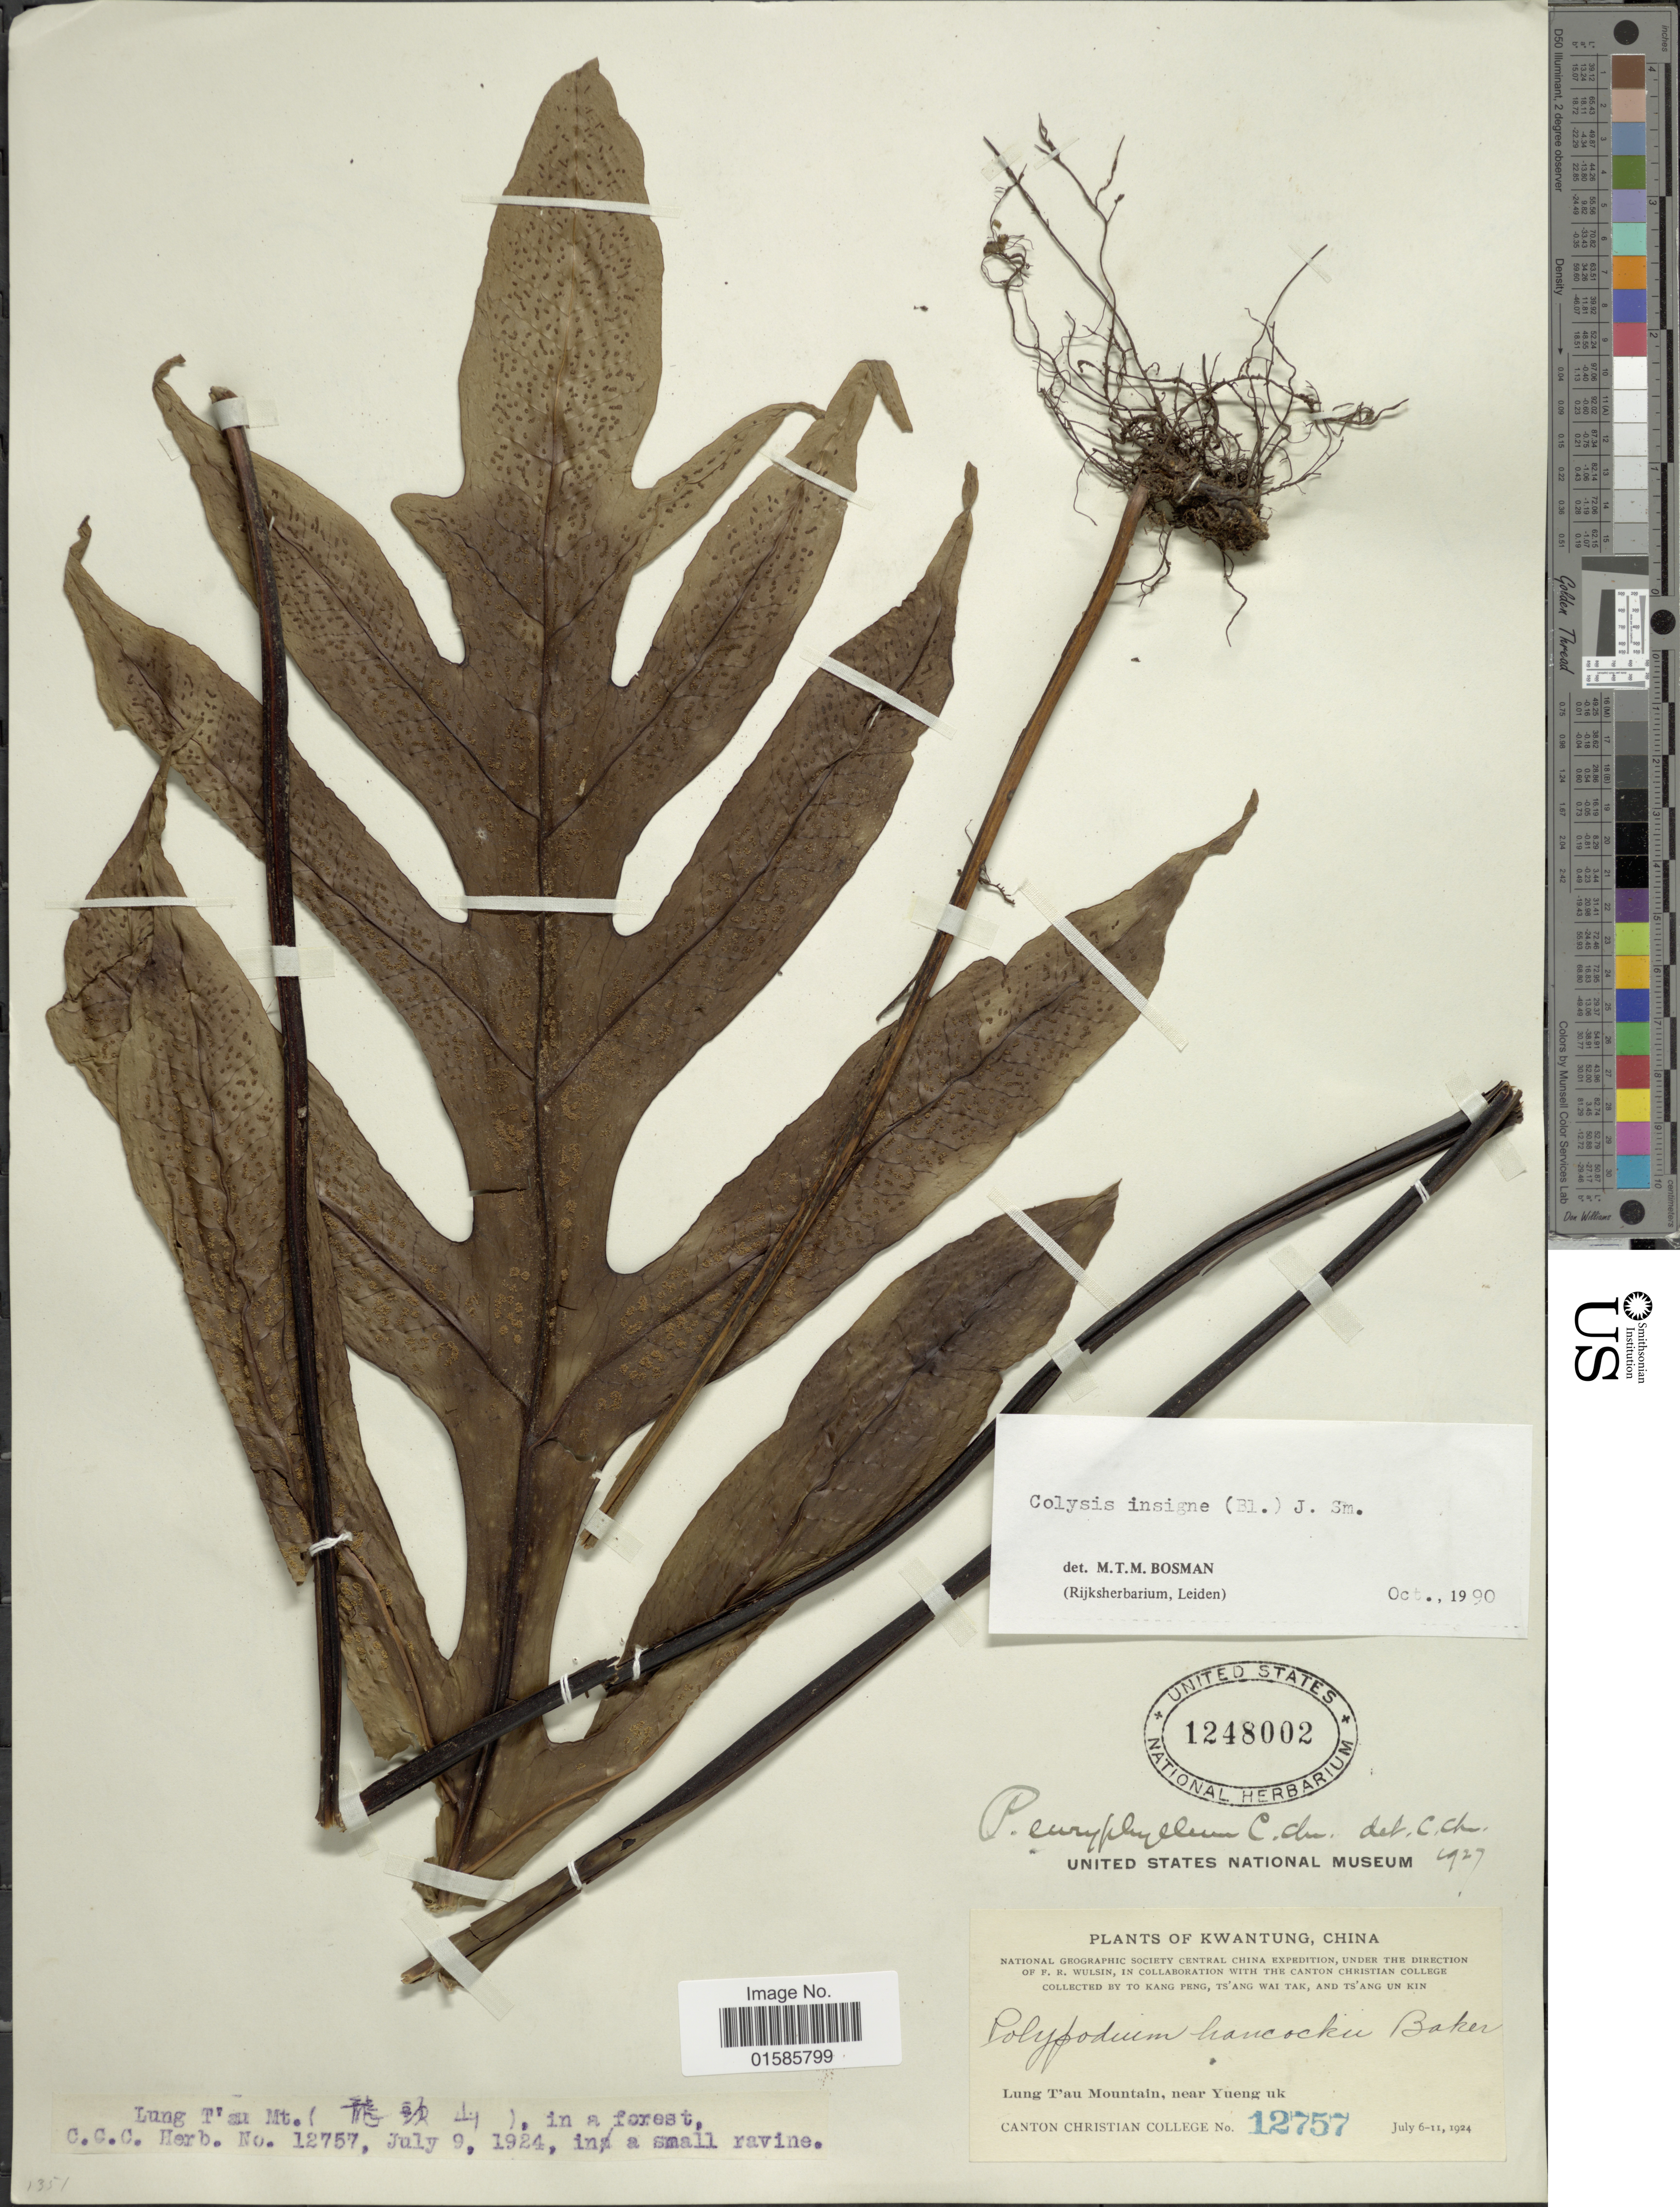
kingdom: Plantae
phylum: Tracheophyta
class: Polypodiopsida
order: Polypodiales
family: Polypodiaceae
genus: Microsorum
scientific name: Microsorum insigne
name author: (Blume) Copel.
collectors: Canton Christian College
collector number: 12757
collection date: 1924-07-06/1924-07-11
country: China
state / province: Guangdong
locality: Kwangtung, Lung T'au Mountain, near Yueng uk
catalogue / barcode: US 1248002